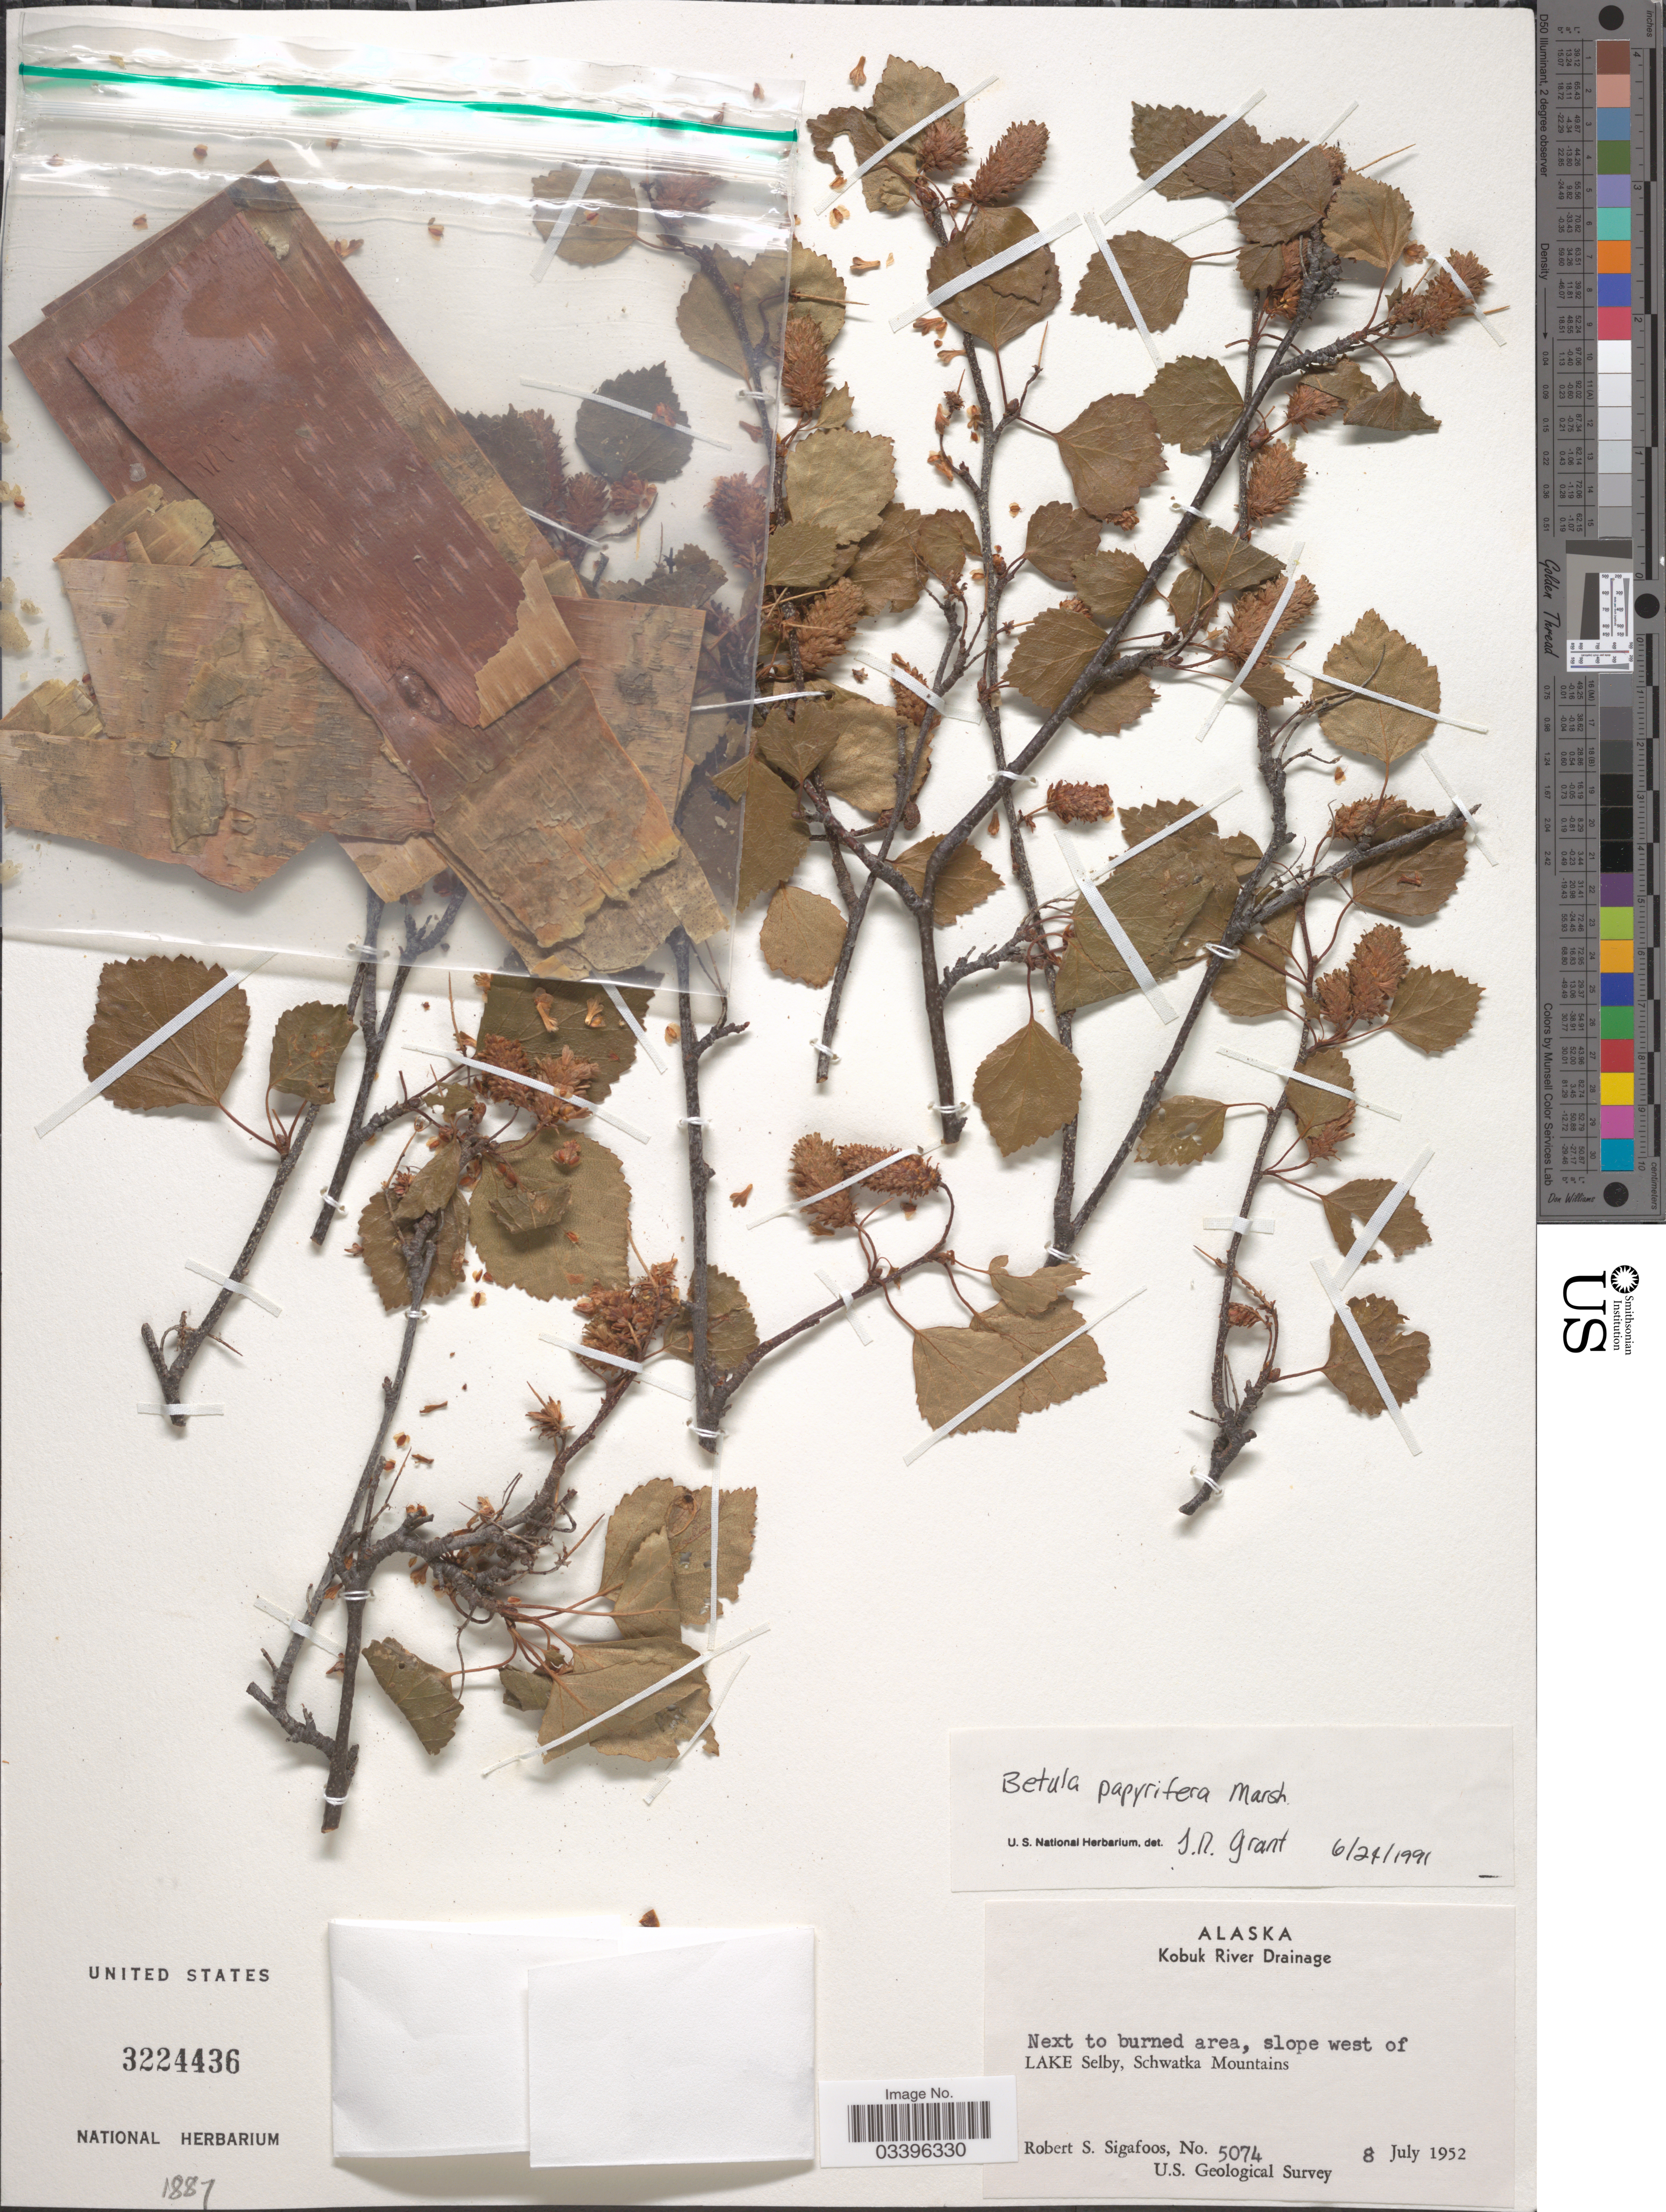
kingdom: Plantae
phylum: Tracheophyta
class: Magnoliopsida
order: Fagales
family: Betulaceae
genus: Betula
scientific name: Betula papyrifera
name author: Marshall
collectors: R. Sigafoos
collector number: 5074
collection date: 1952-07-08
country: United States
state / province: Alaska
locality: Kobuk River Drainage. Next to burned area, slope west of Lake Selby, Schwatka Mountains.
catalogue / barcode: US 3224436